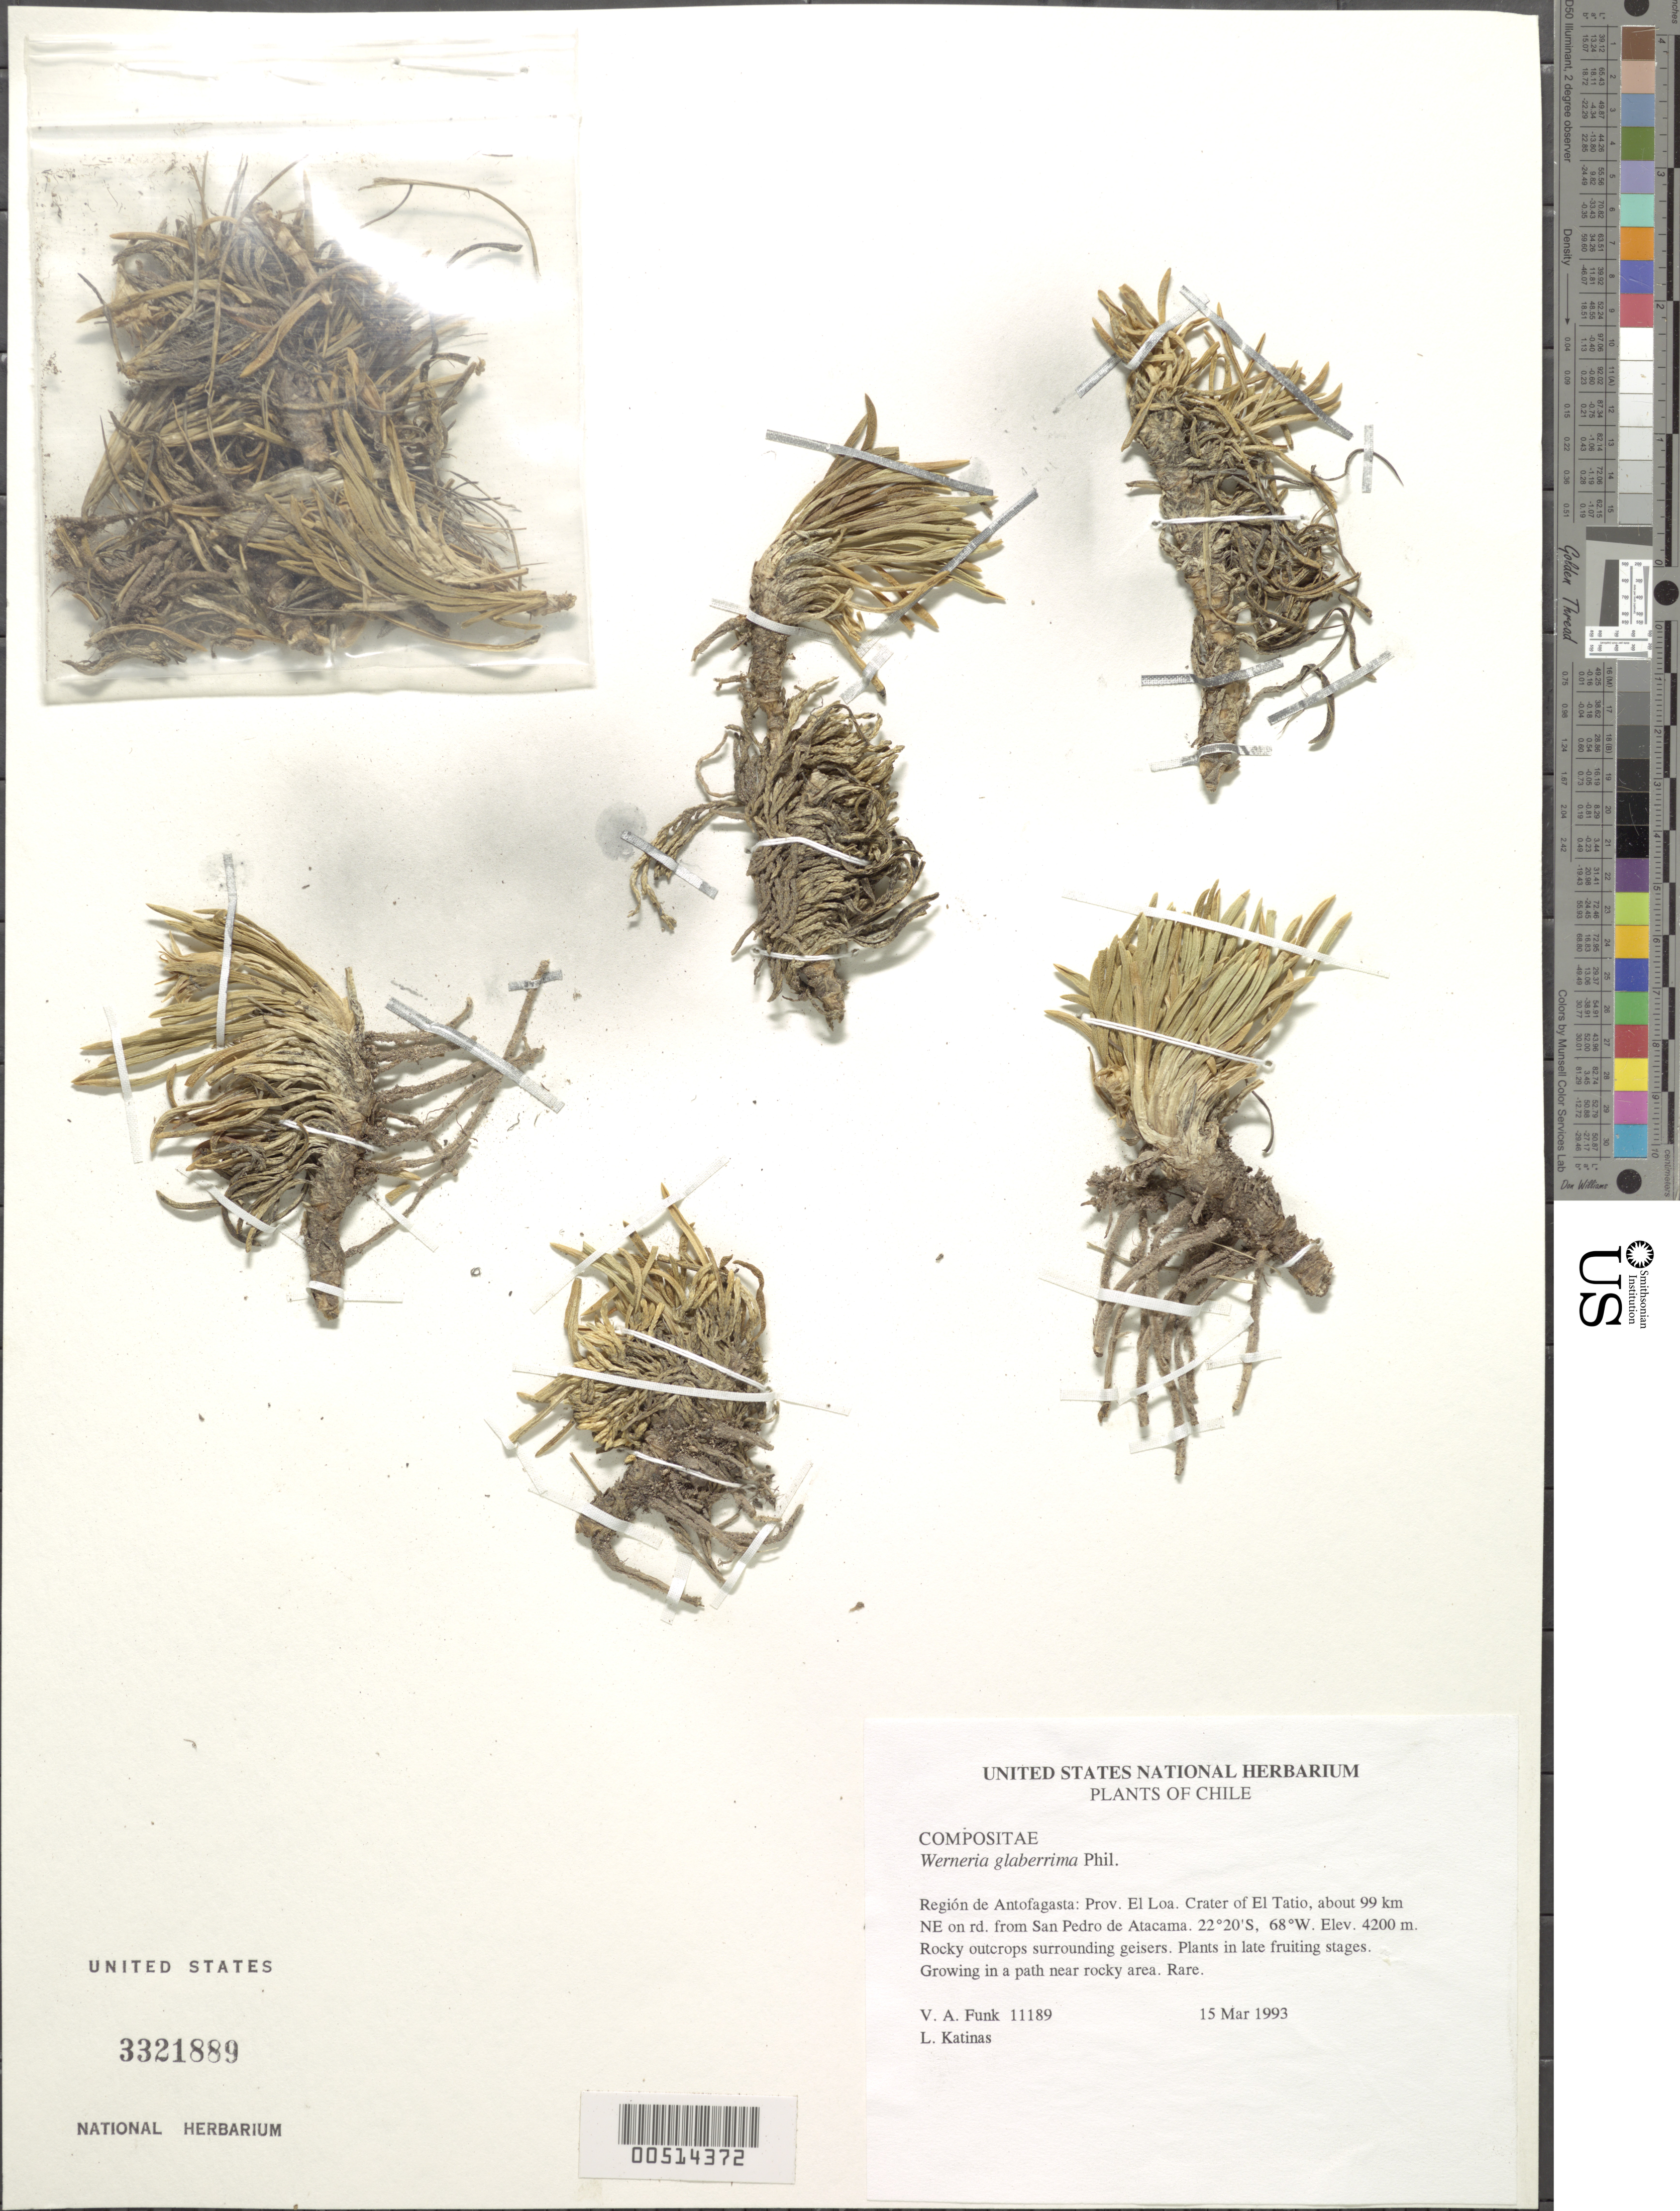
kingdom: Plantae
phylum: Tracheophyta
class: Magnoliopsida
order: Asterales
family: Asteraceae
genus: Werneria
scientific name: Werneria glaberrima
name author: Phil.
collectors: V. Funk & L. Katinas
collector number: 11189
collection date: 1993-03-15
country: Chile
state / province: Antofagasta (II)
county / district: El Loa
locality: El Tatio crater, about 99 km NE on rd. from San Pedro de Atacama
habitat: Rocky outcrops surrounding geysers. Growing in a path near rocky ETC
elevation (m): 4200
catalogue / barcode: US 3321889